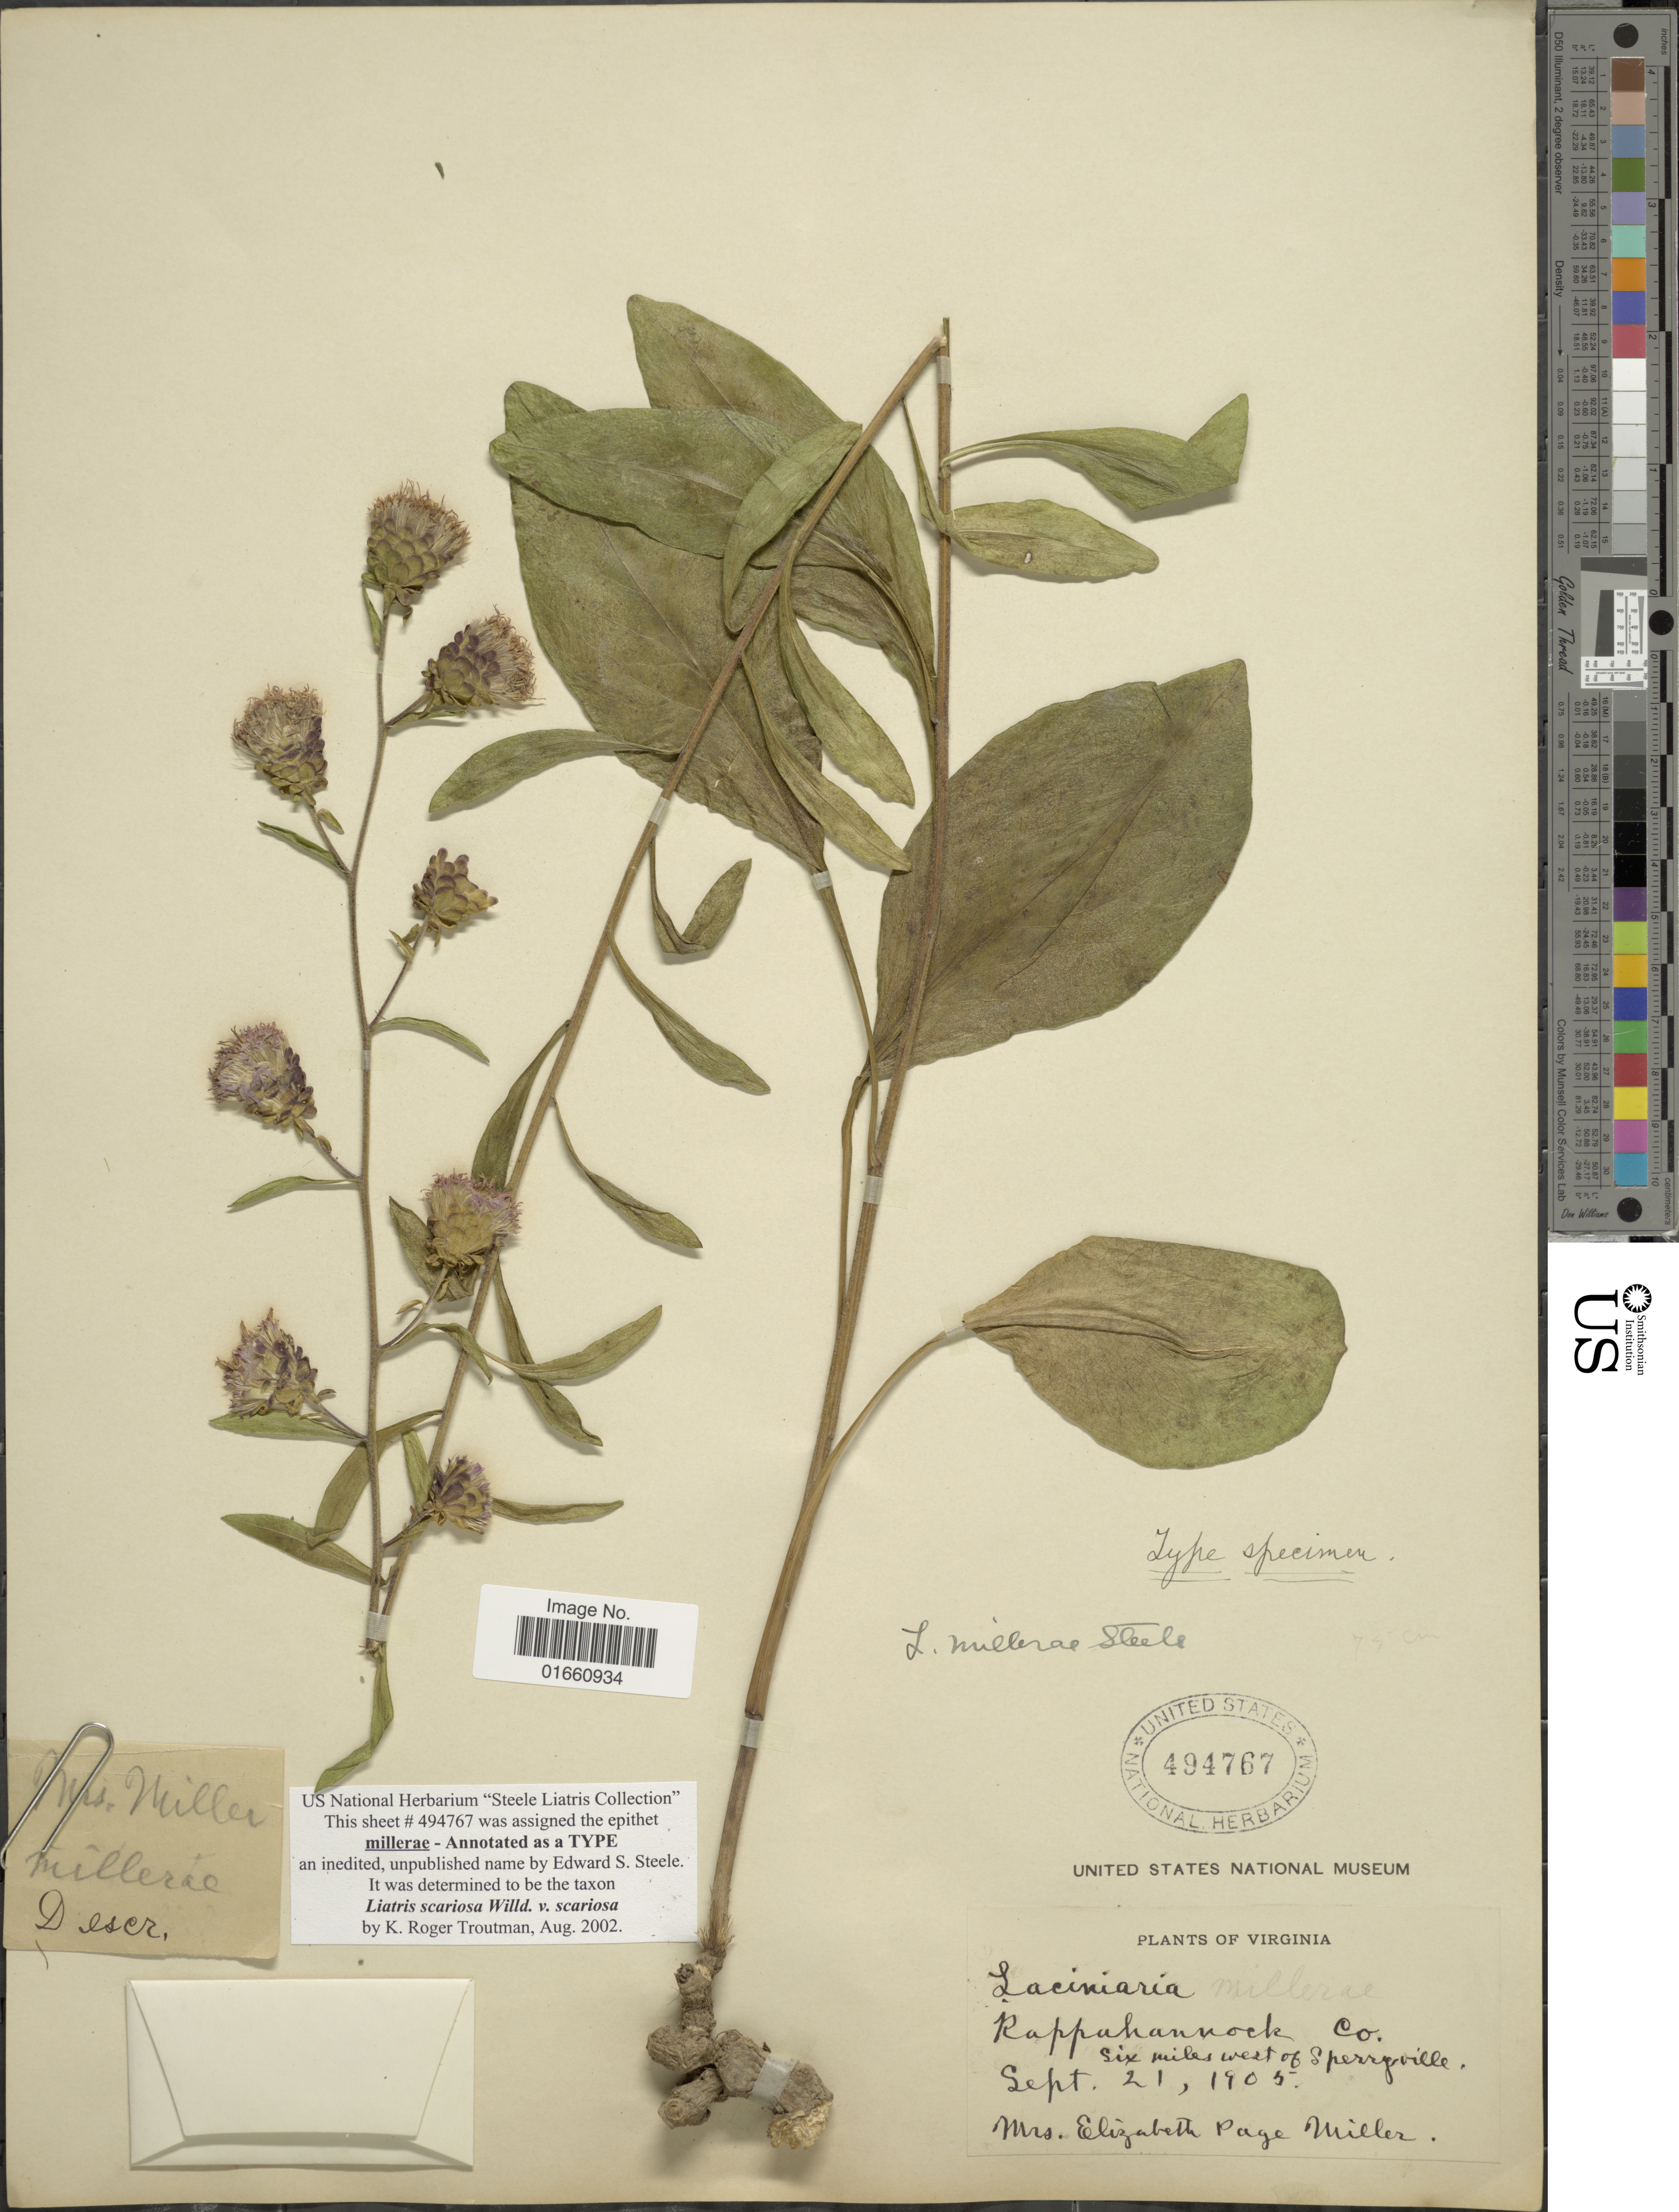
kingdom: Plantae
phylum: Tracheophyta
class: Magnoliopsida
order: Asterales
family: Asteraceae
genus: Liatris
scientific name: Liatris scariosa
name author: (L.) Willd.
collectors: E. P. Miller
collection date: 1905-09-21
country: United States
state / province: Virginia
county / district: Rappahannock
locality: Six miles west of Sperryville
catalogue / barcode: US 494767